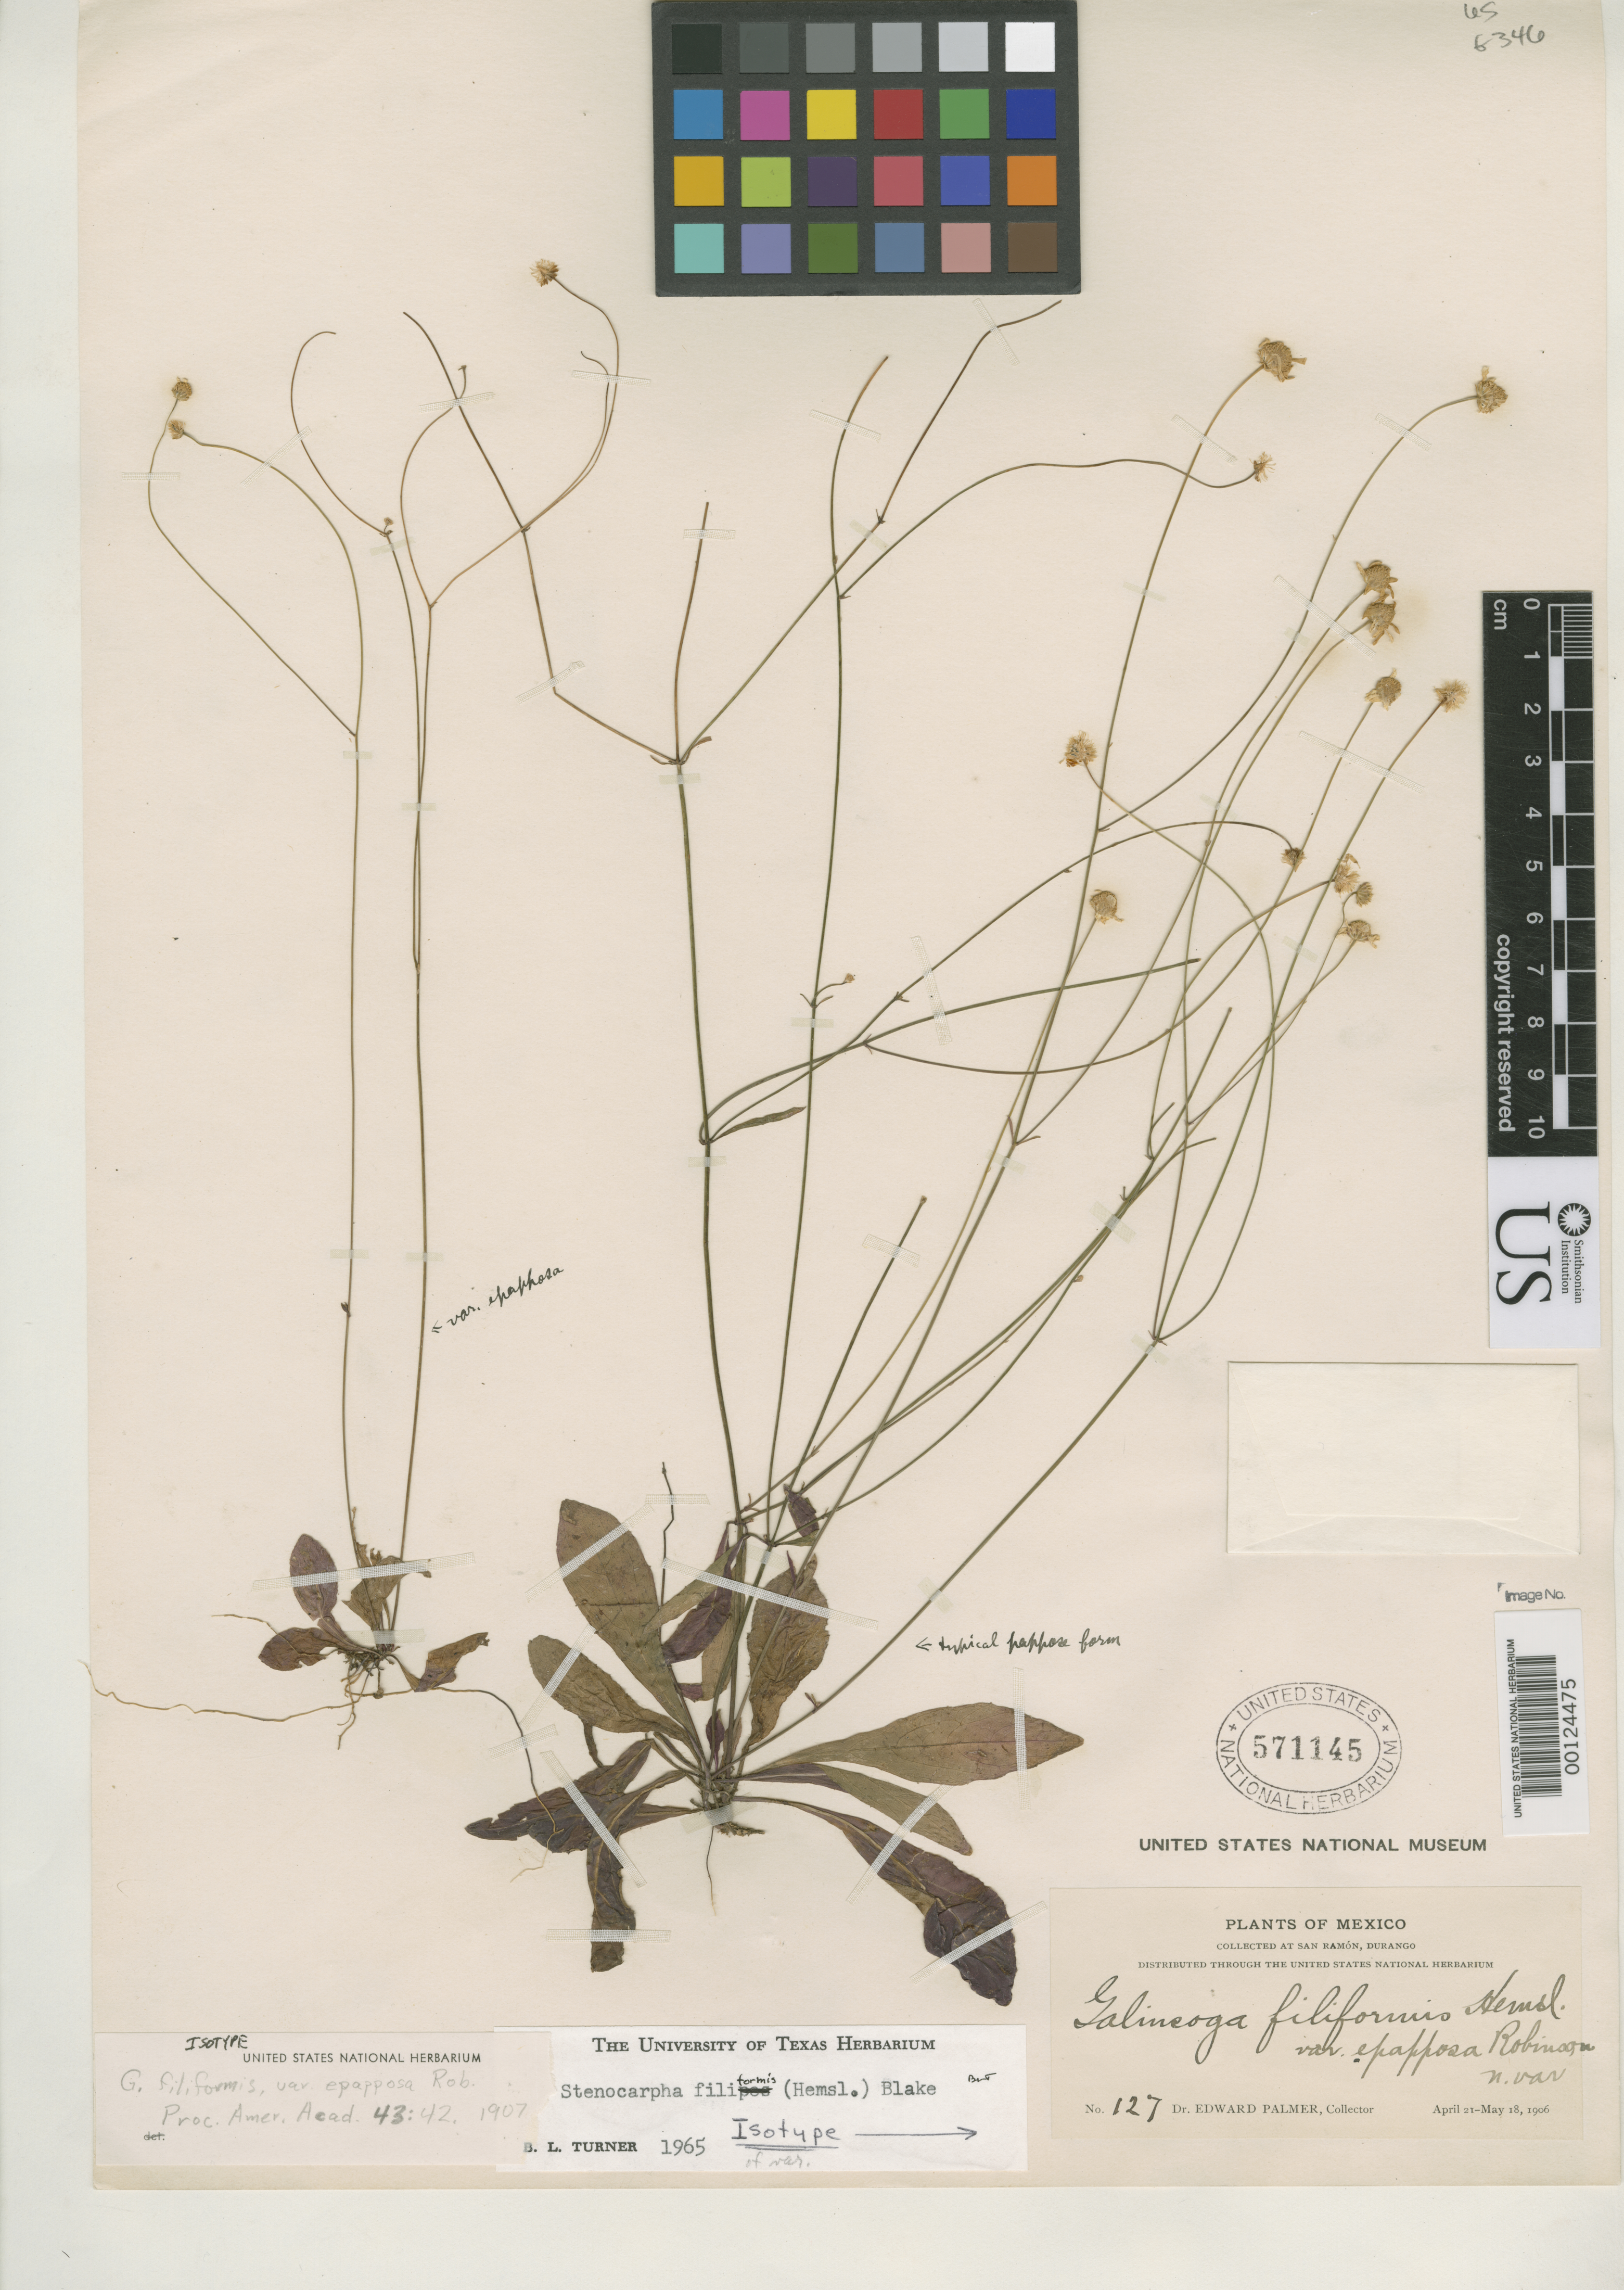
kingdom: Plantae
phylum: Tracheophyta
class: Magnoliopsida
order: Asterales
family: Asteraceae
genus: Galinsoga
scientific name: Galinsoga filiformis var. epapposa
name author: B.L. Rob.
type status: Isotype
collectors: E. Palmer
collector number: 127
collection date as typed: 18 May 1906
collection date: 1906-05-18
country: Mexico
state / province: Durango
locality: San Ramon.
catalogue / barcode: US 571145